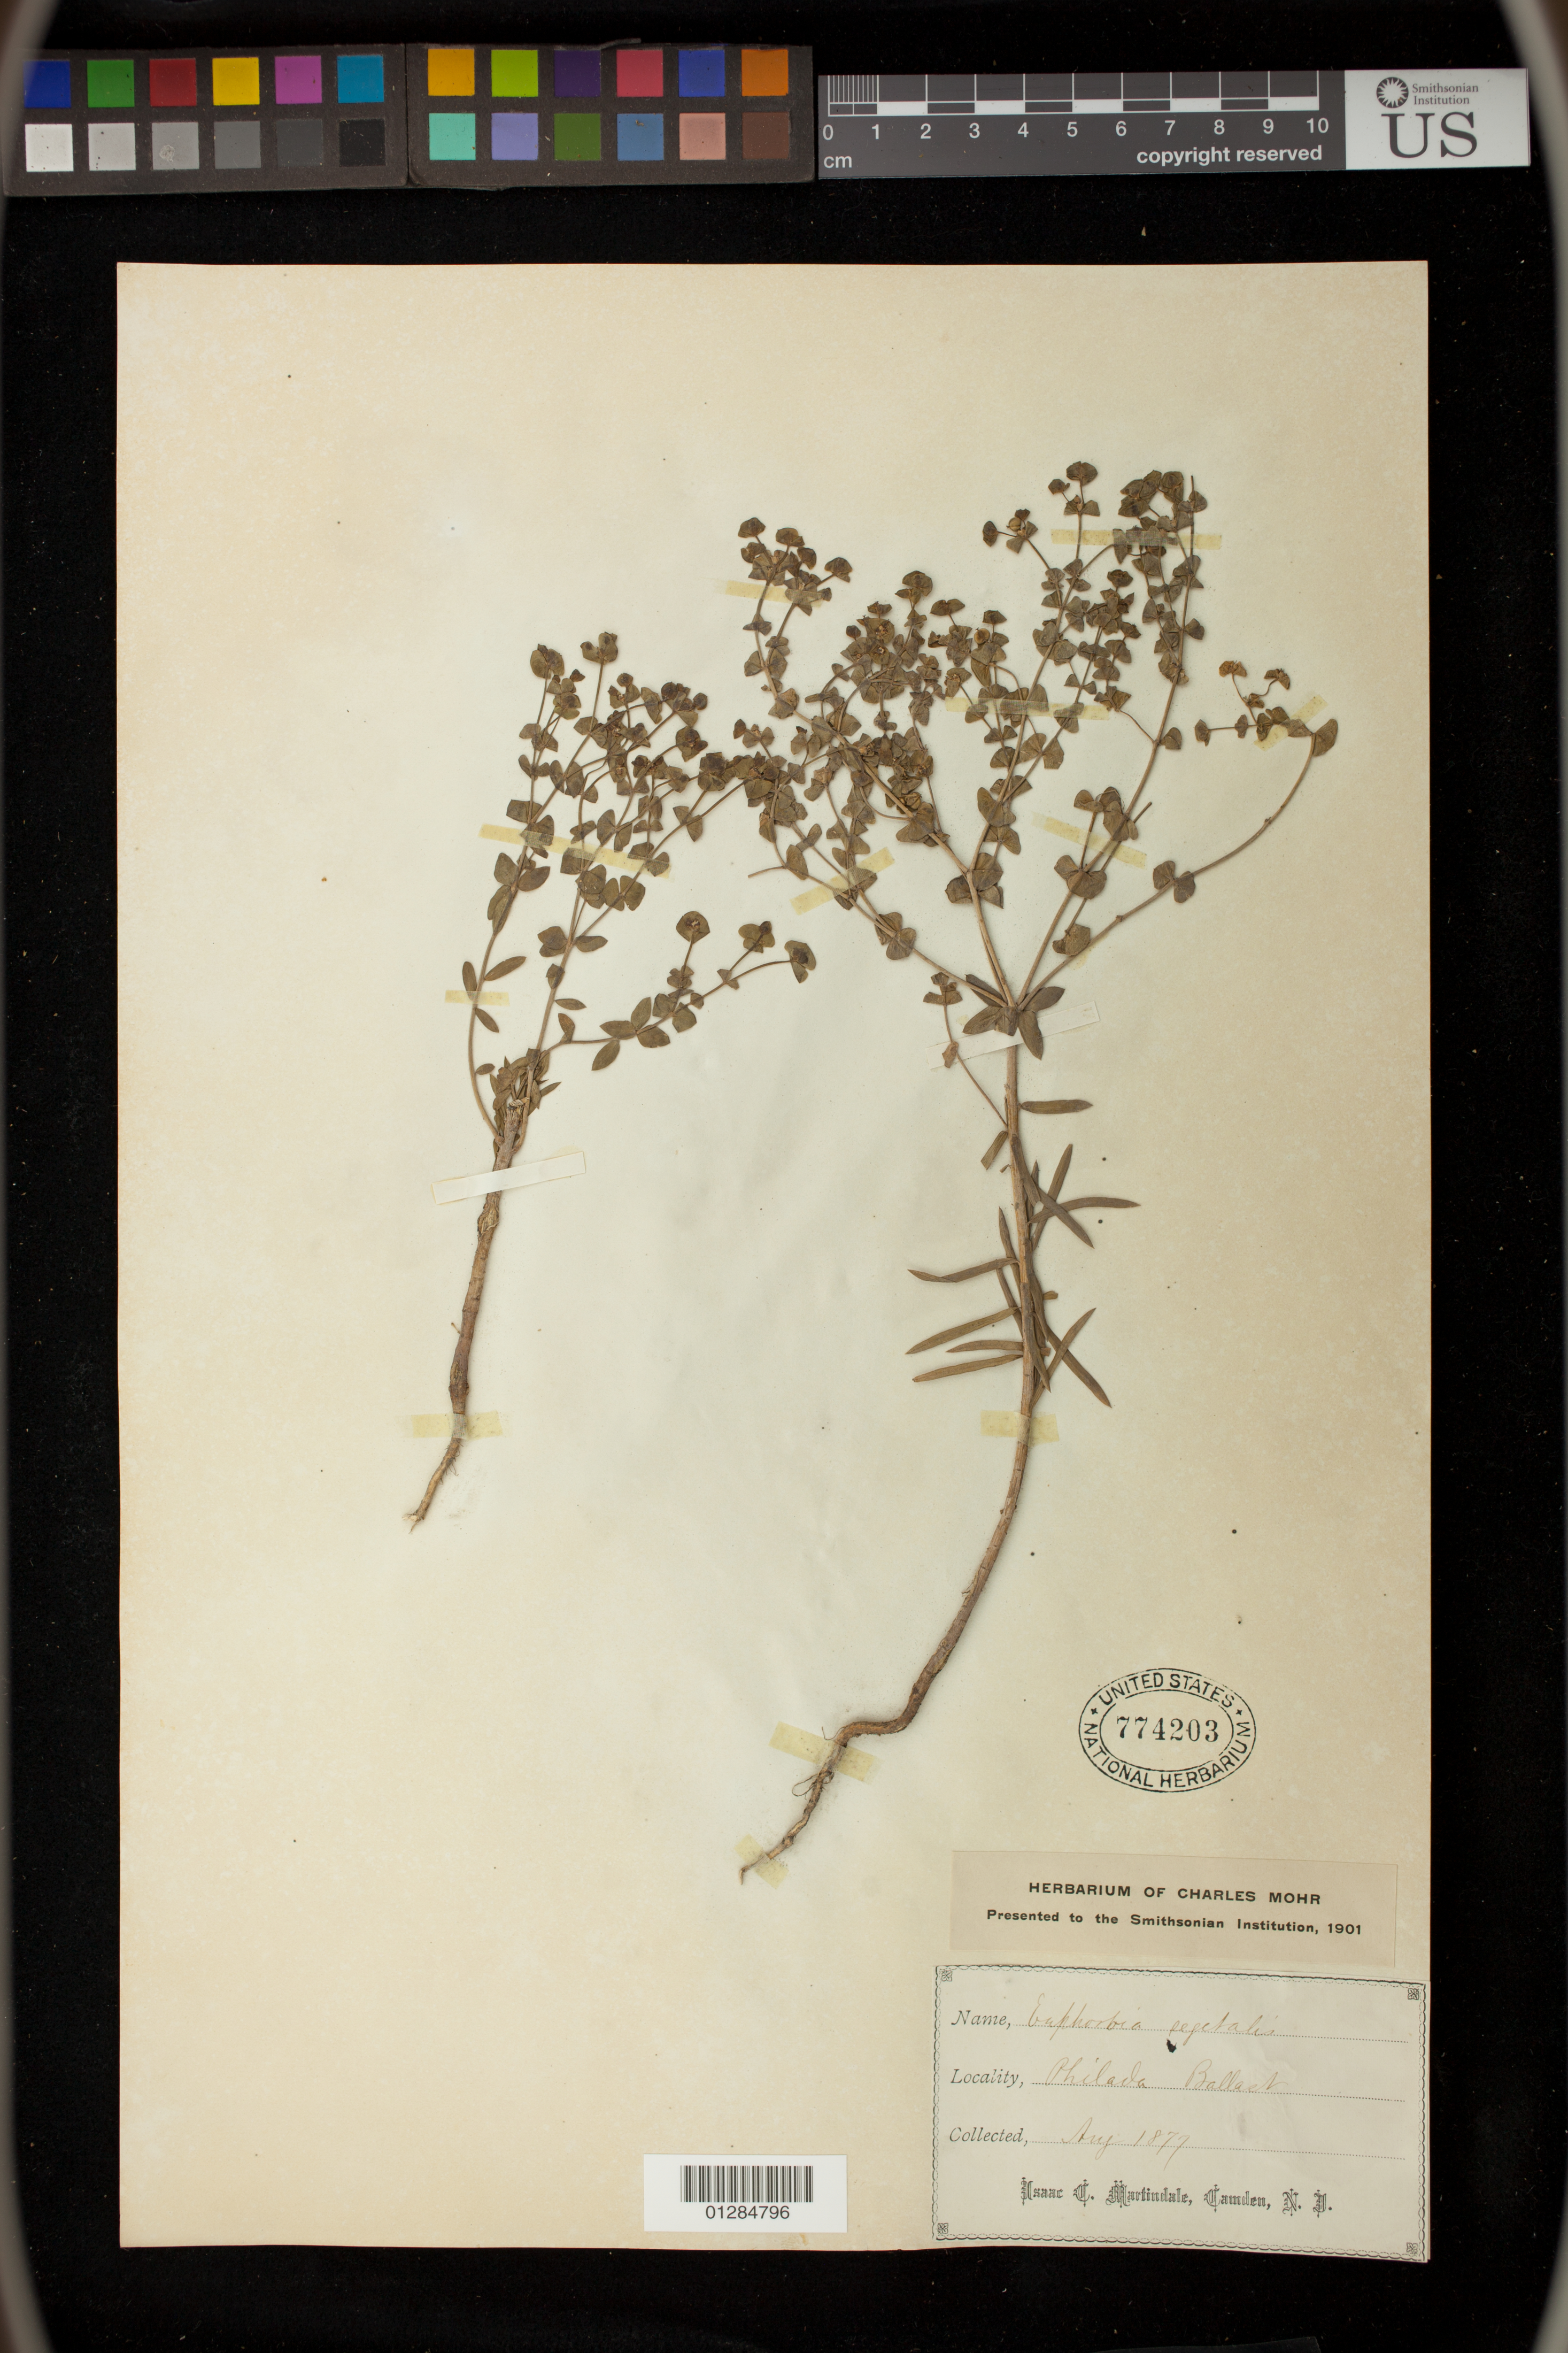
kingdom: Plantae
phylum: Tracheophyta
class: Magnoliopsida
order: Malpighiales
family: Euphorbiaceae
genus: Euphorbia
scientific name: Euphorbia segetalis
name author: L.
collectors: I. Martindale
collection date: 1877-08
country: United States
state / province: Pennsylvania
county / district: Philadelphia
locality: Philada Ballast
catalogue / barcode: US 774203